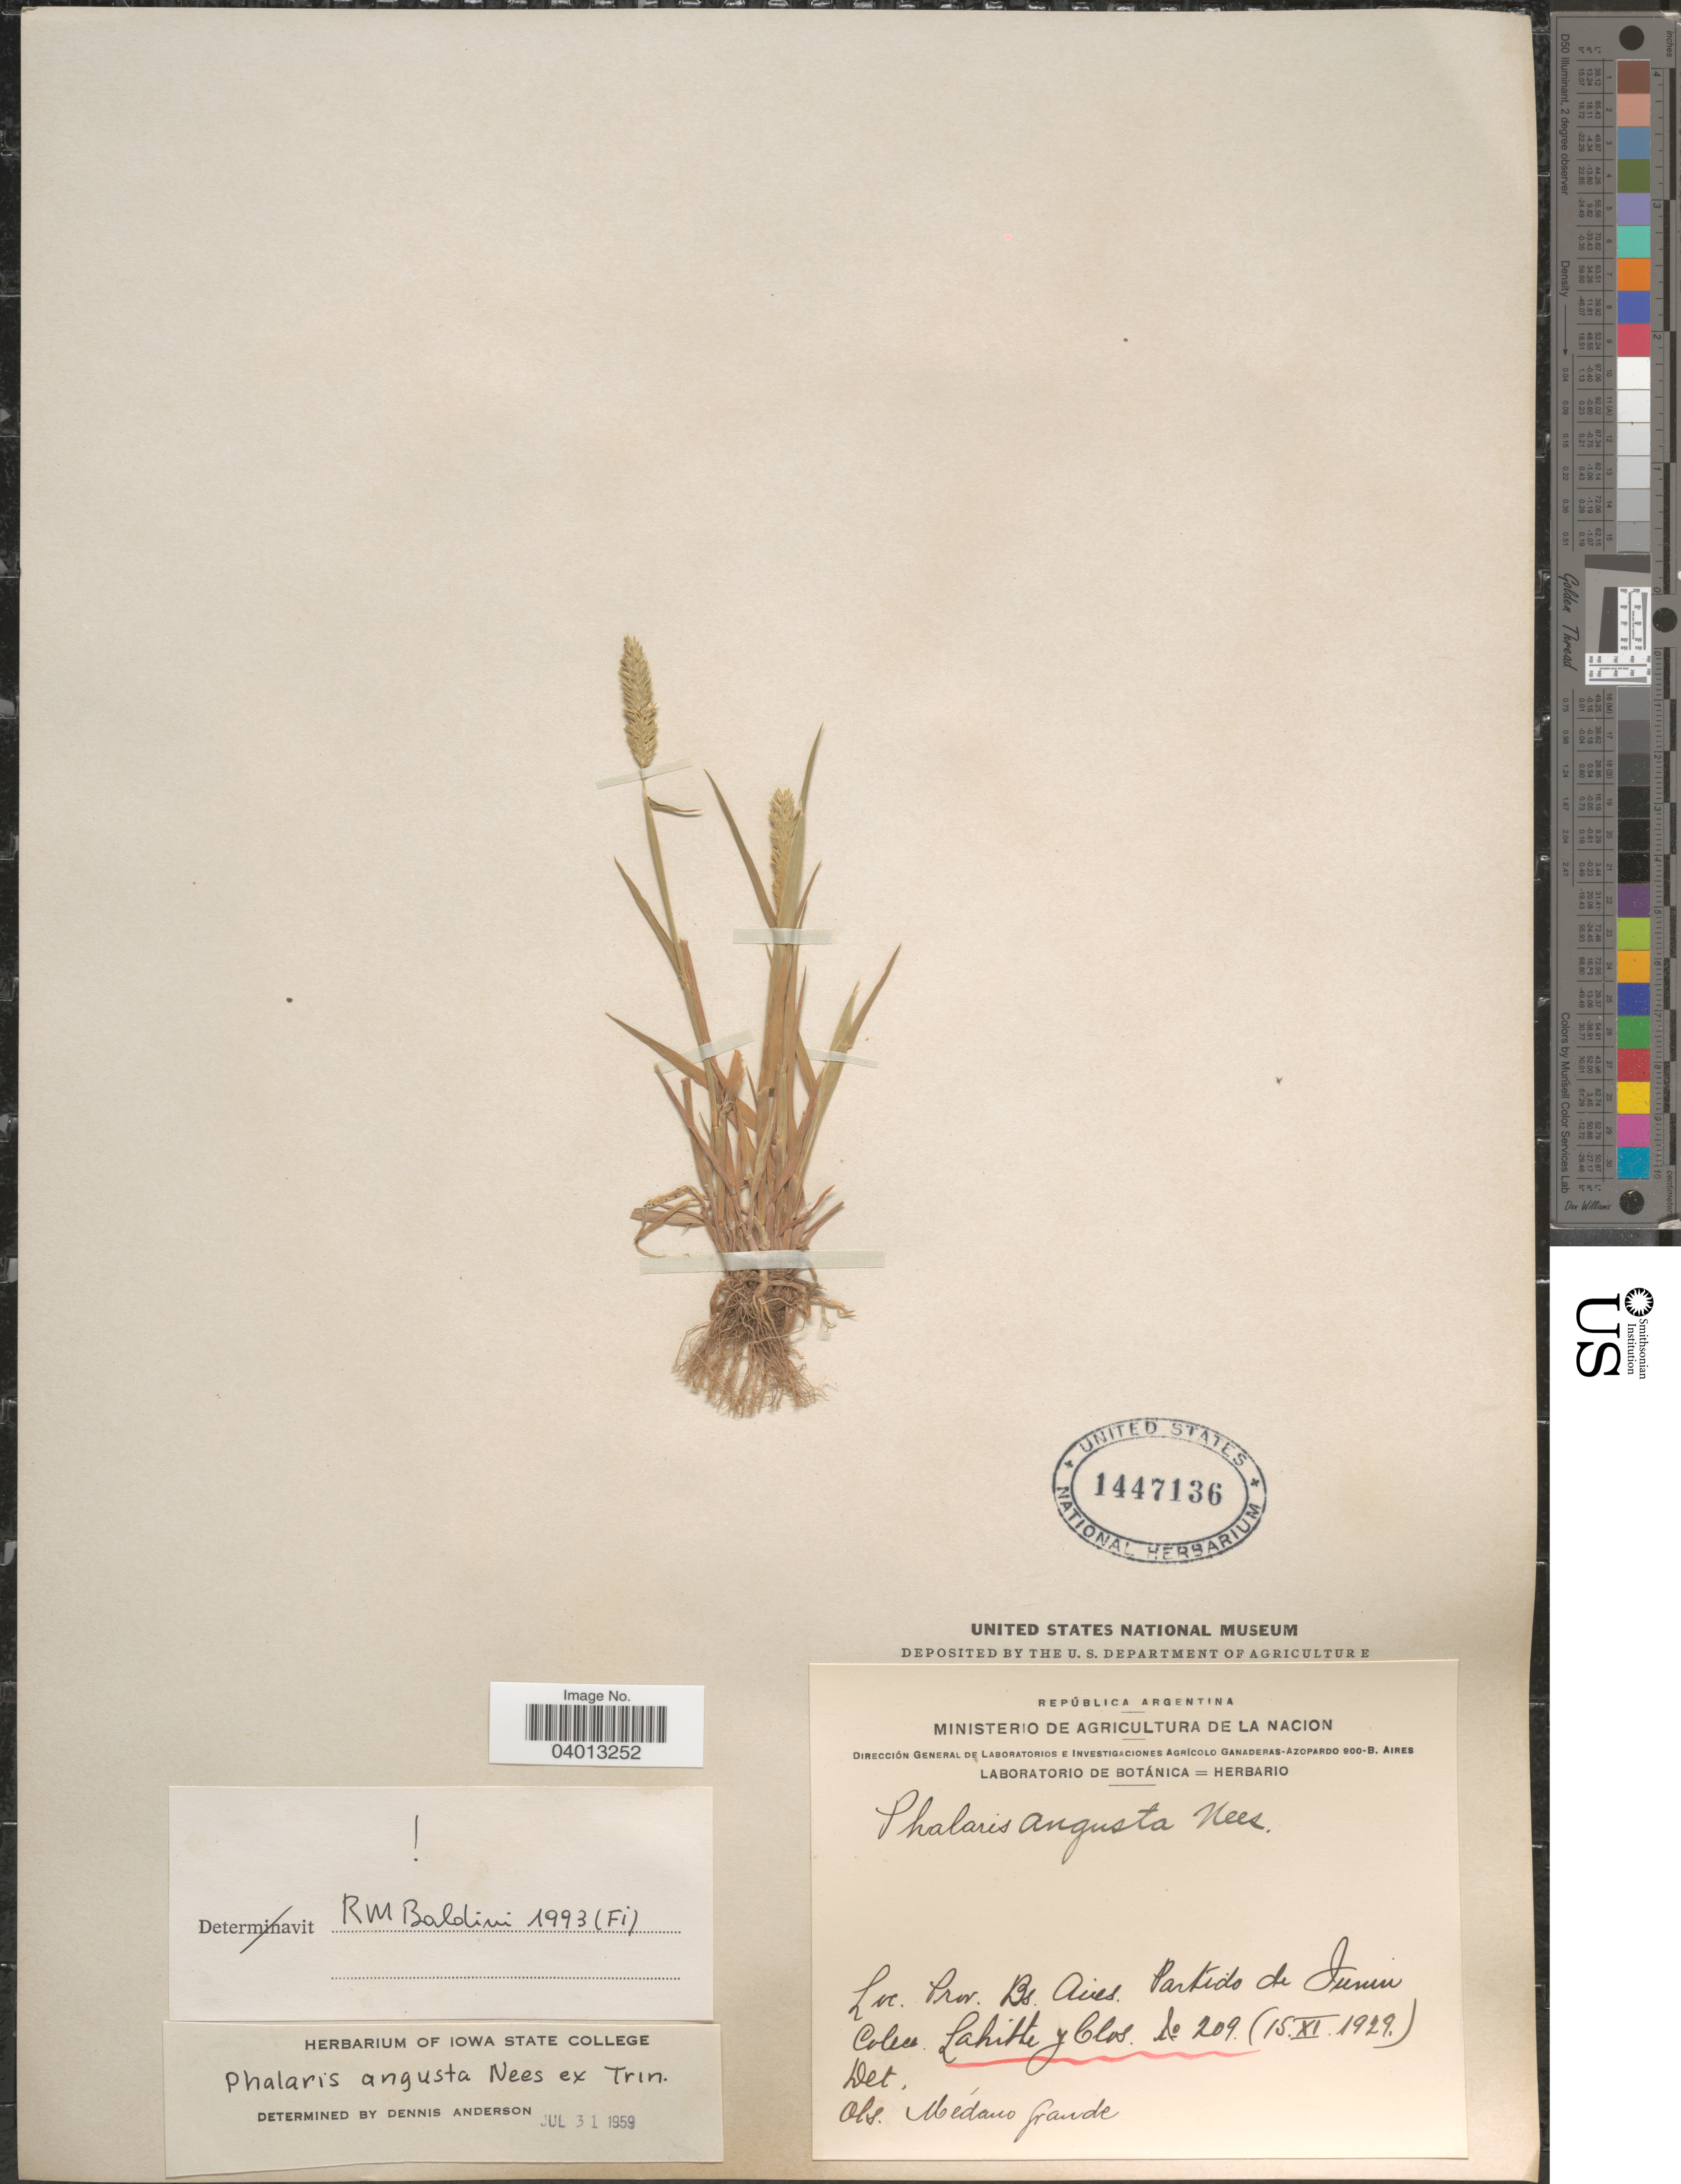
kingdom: Plantae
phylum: Tracheophyta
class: Liliopsida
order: Poales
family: Poaceae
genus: Phalaris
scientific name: Phalaris angusta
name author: Nees ex Trin.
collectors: -. Lahitte & Clos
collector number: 209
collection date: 1929-11-15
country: Argentina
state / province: Buenos Aires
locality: Prov. Bs. Aires. Partido de Junin. Médano Grande.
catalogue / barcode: US 1447136